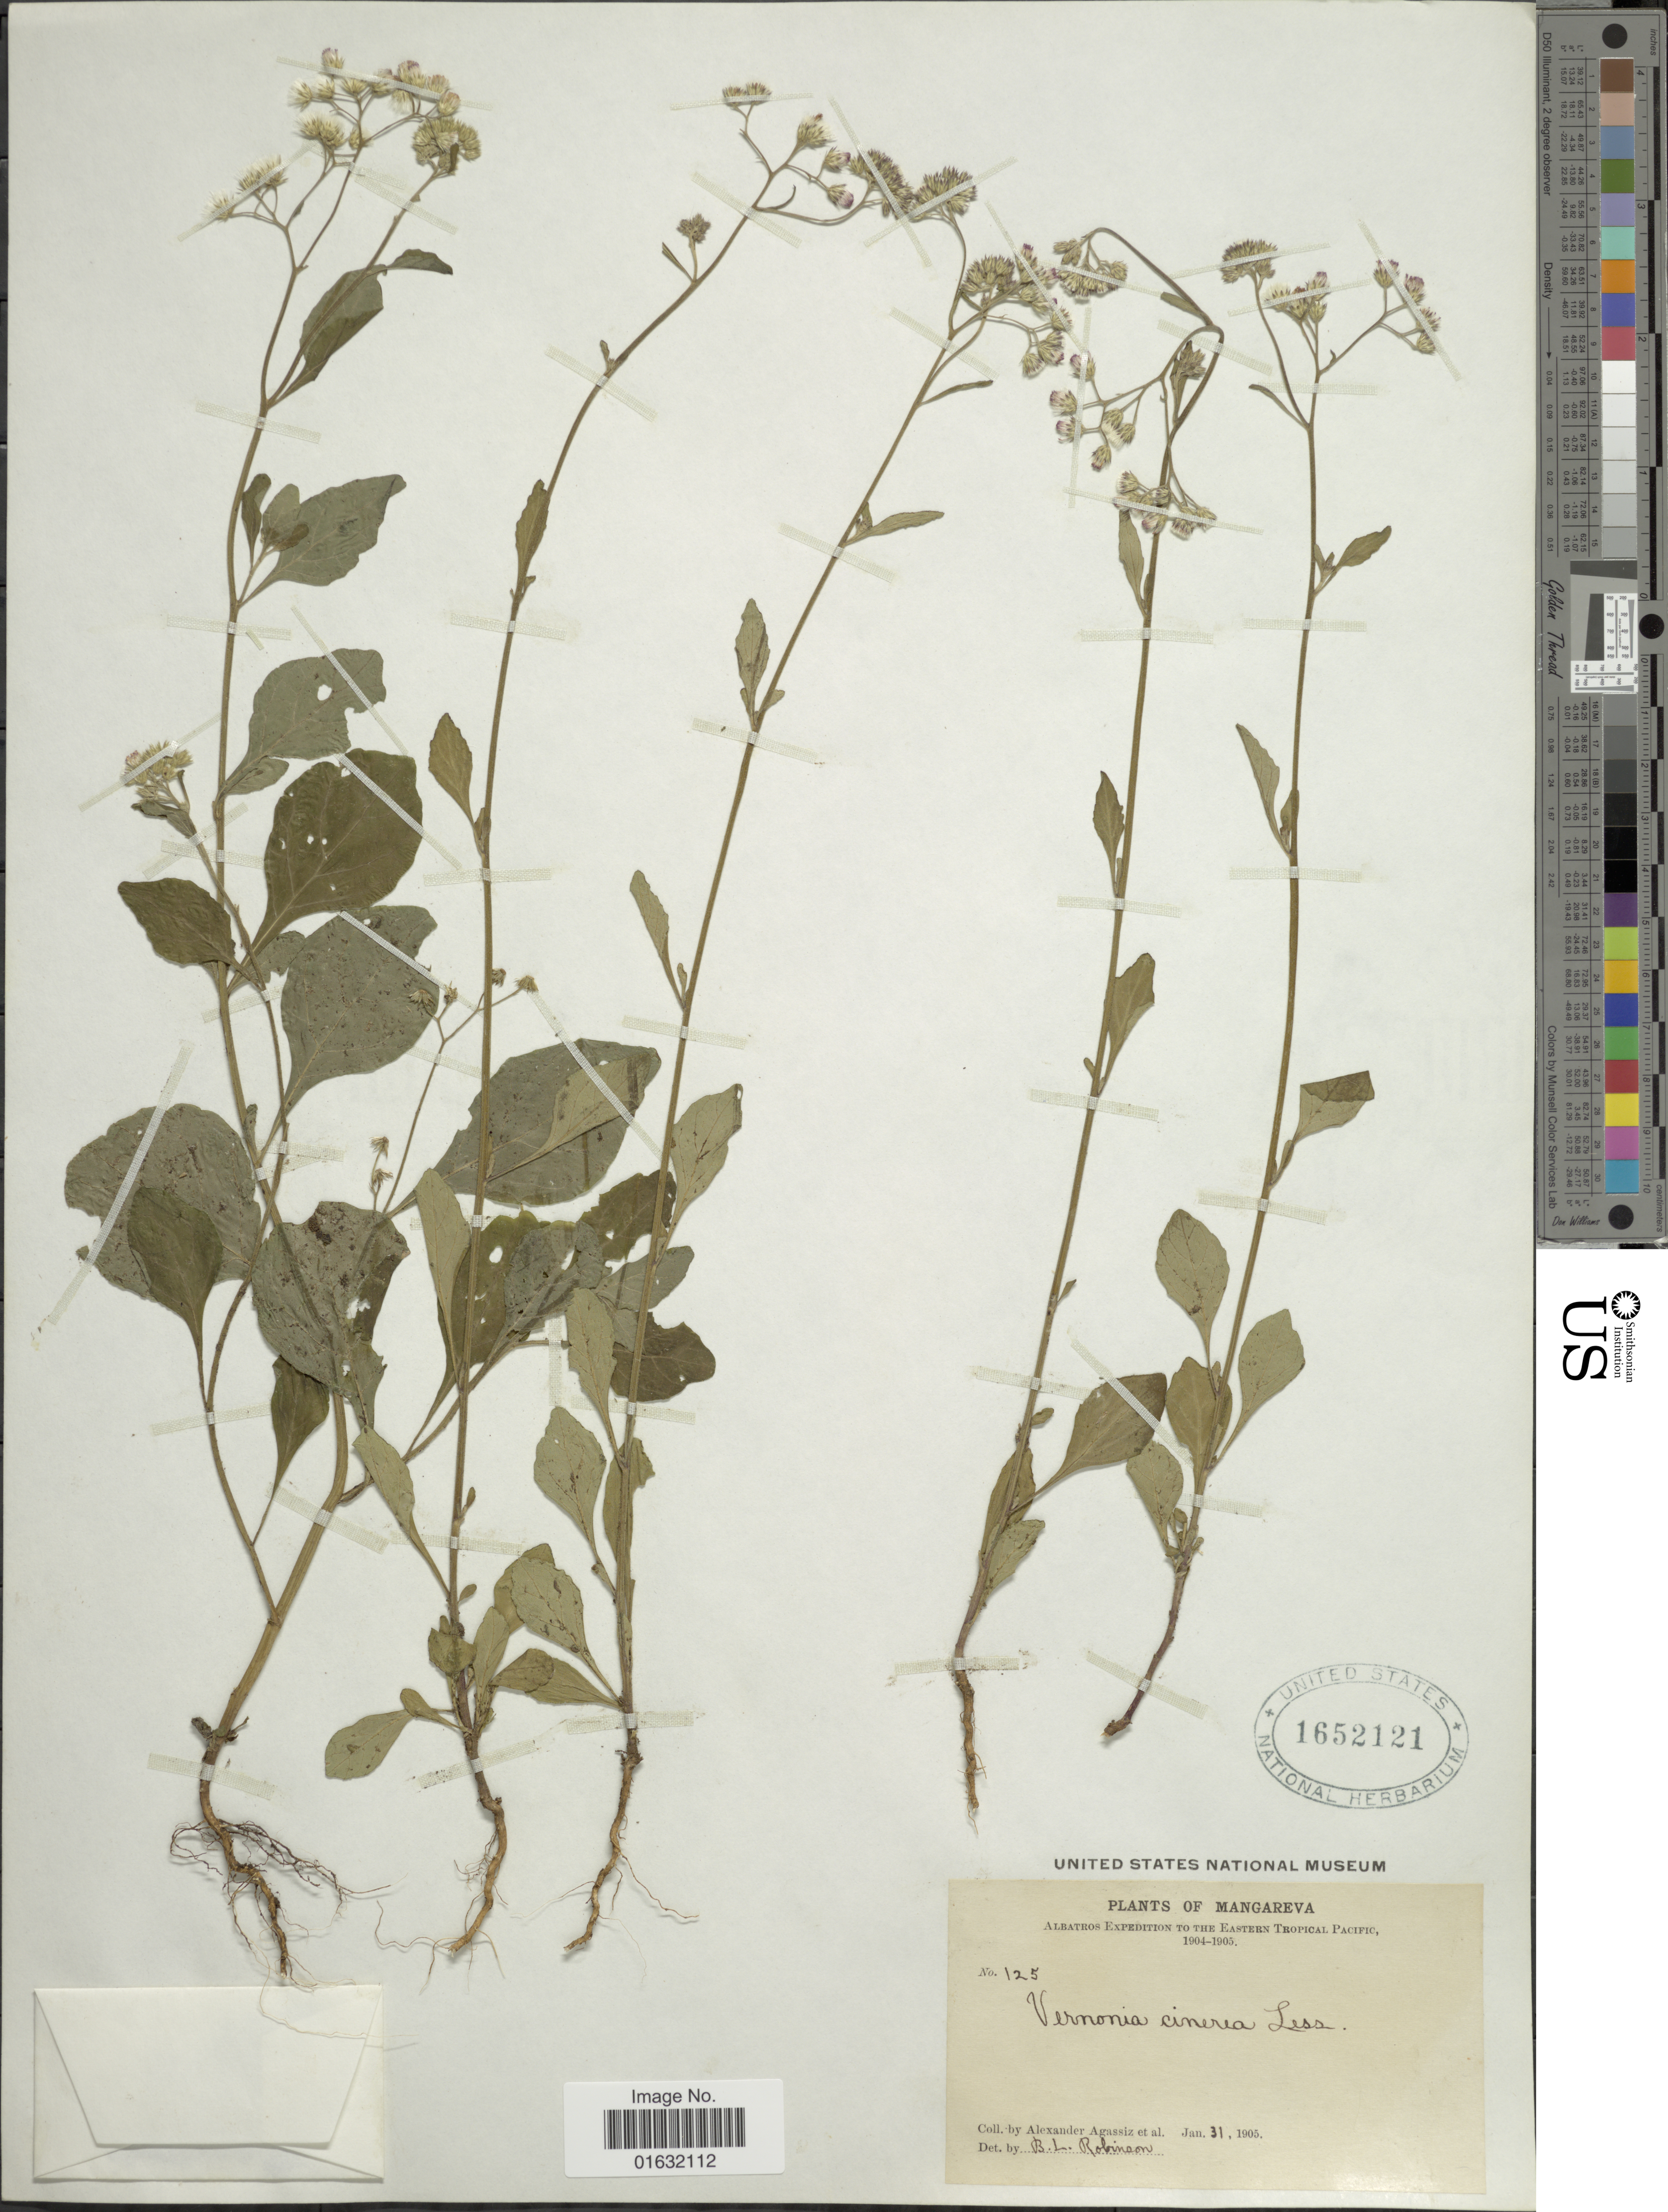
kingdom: Plantae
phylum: Tracheophyta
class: Magnoliopsida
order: Asterales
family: Asteraceae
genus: Cyanthillium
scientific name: Cyanthillium cinereum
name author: (L.) H. Rob.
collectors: A. E. Agassiz & et al.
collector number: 125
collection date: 1905-01-31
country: French Polynesia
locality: Mangareva.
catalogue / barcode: US 1652121